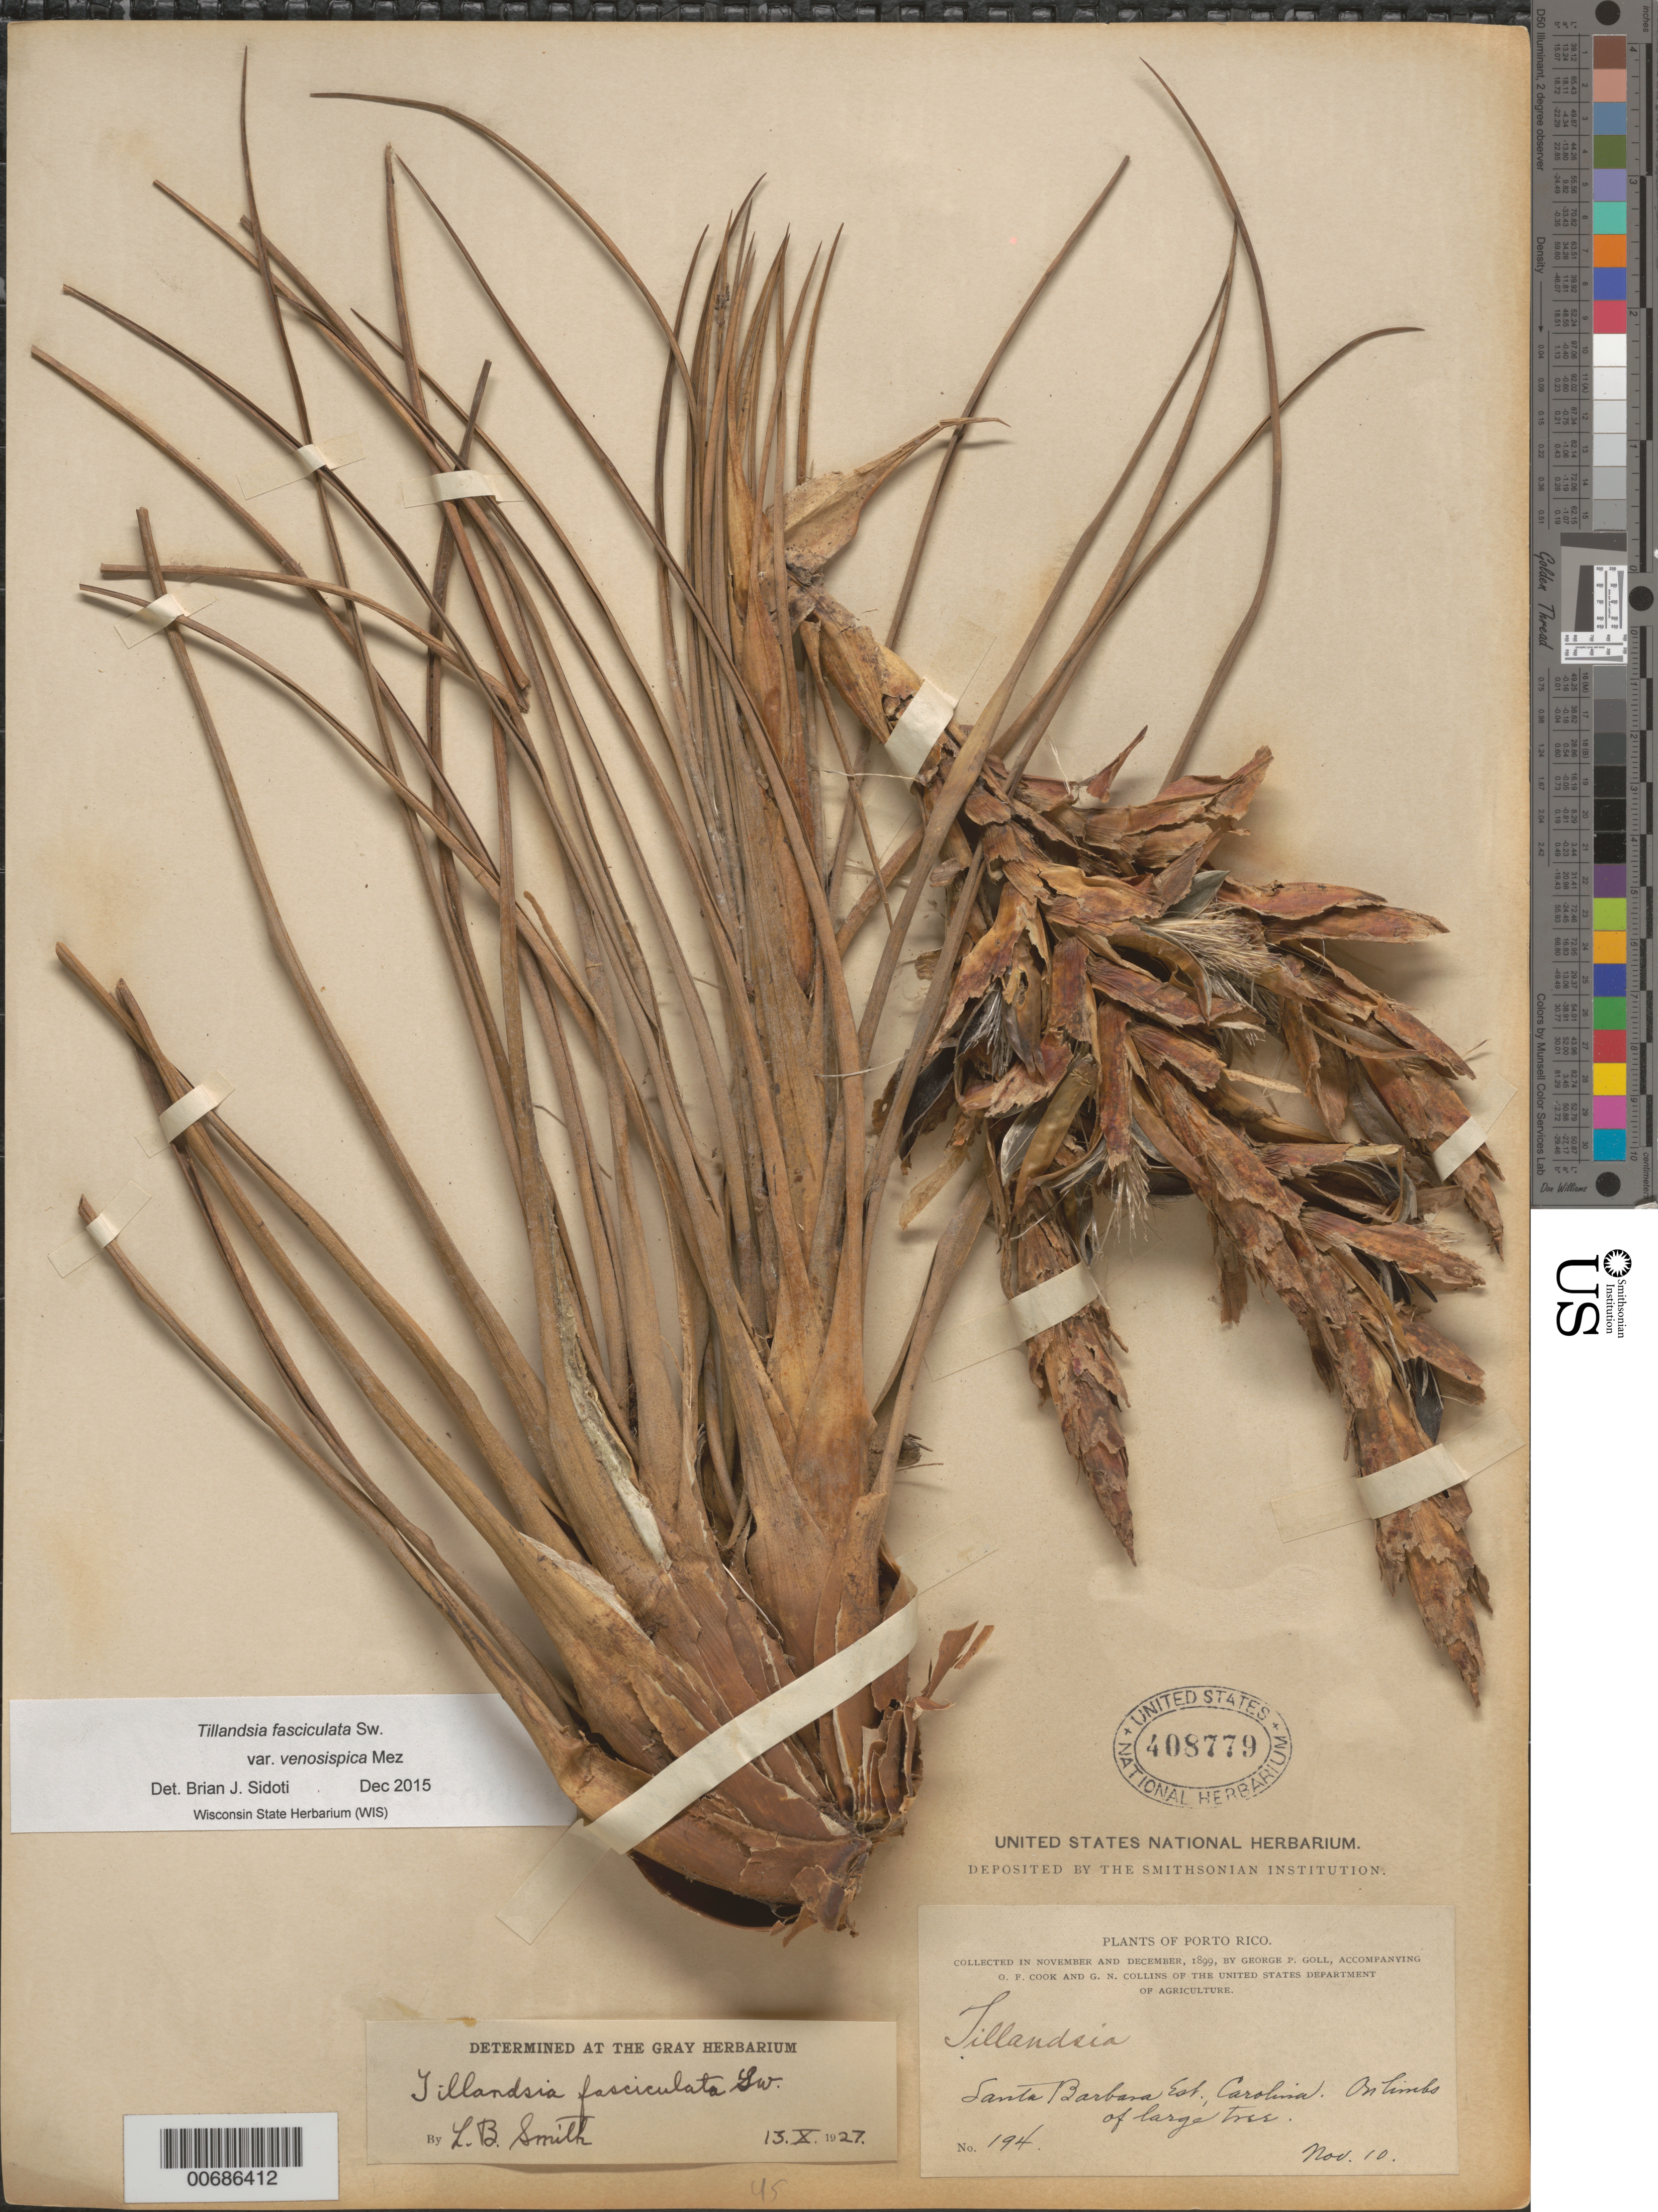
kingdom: Plantae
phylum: Tracheophyta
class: Liliopsida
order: Poales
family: Bromeliaceae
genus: Tillandsia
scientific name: Tillandsia fasciculata var. venosispica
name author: Mez in A. DC.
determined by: Sidoti, B. J.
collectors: G. Goll, O. F. Cook & G. Collins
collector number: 194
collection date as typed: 10 Nov 1899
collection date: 1899-11-10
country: Puerto Rico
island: Greater Antilles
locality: Santa Barbara est., Carolina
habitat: on limbs of large tree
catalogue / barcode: US 408779